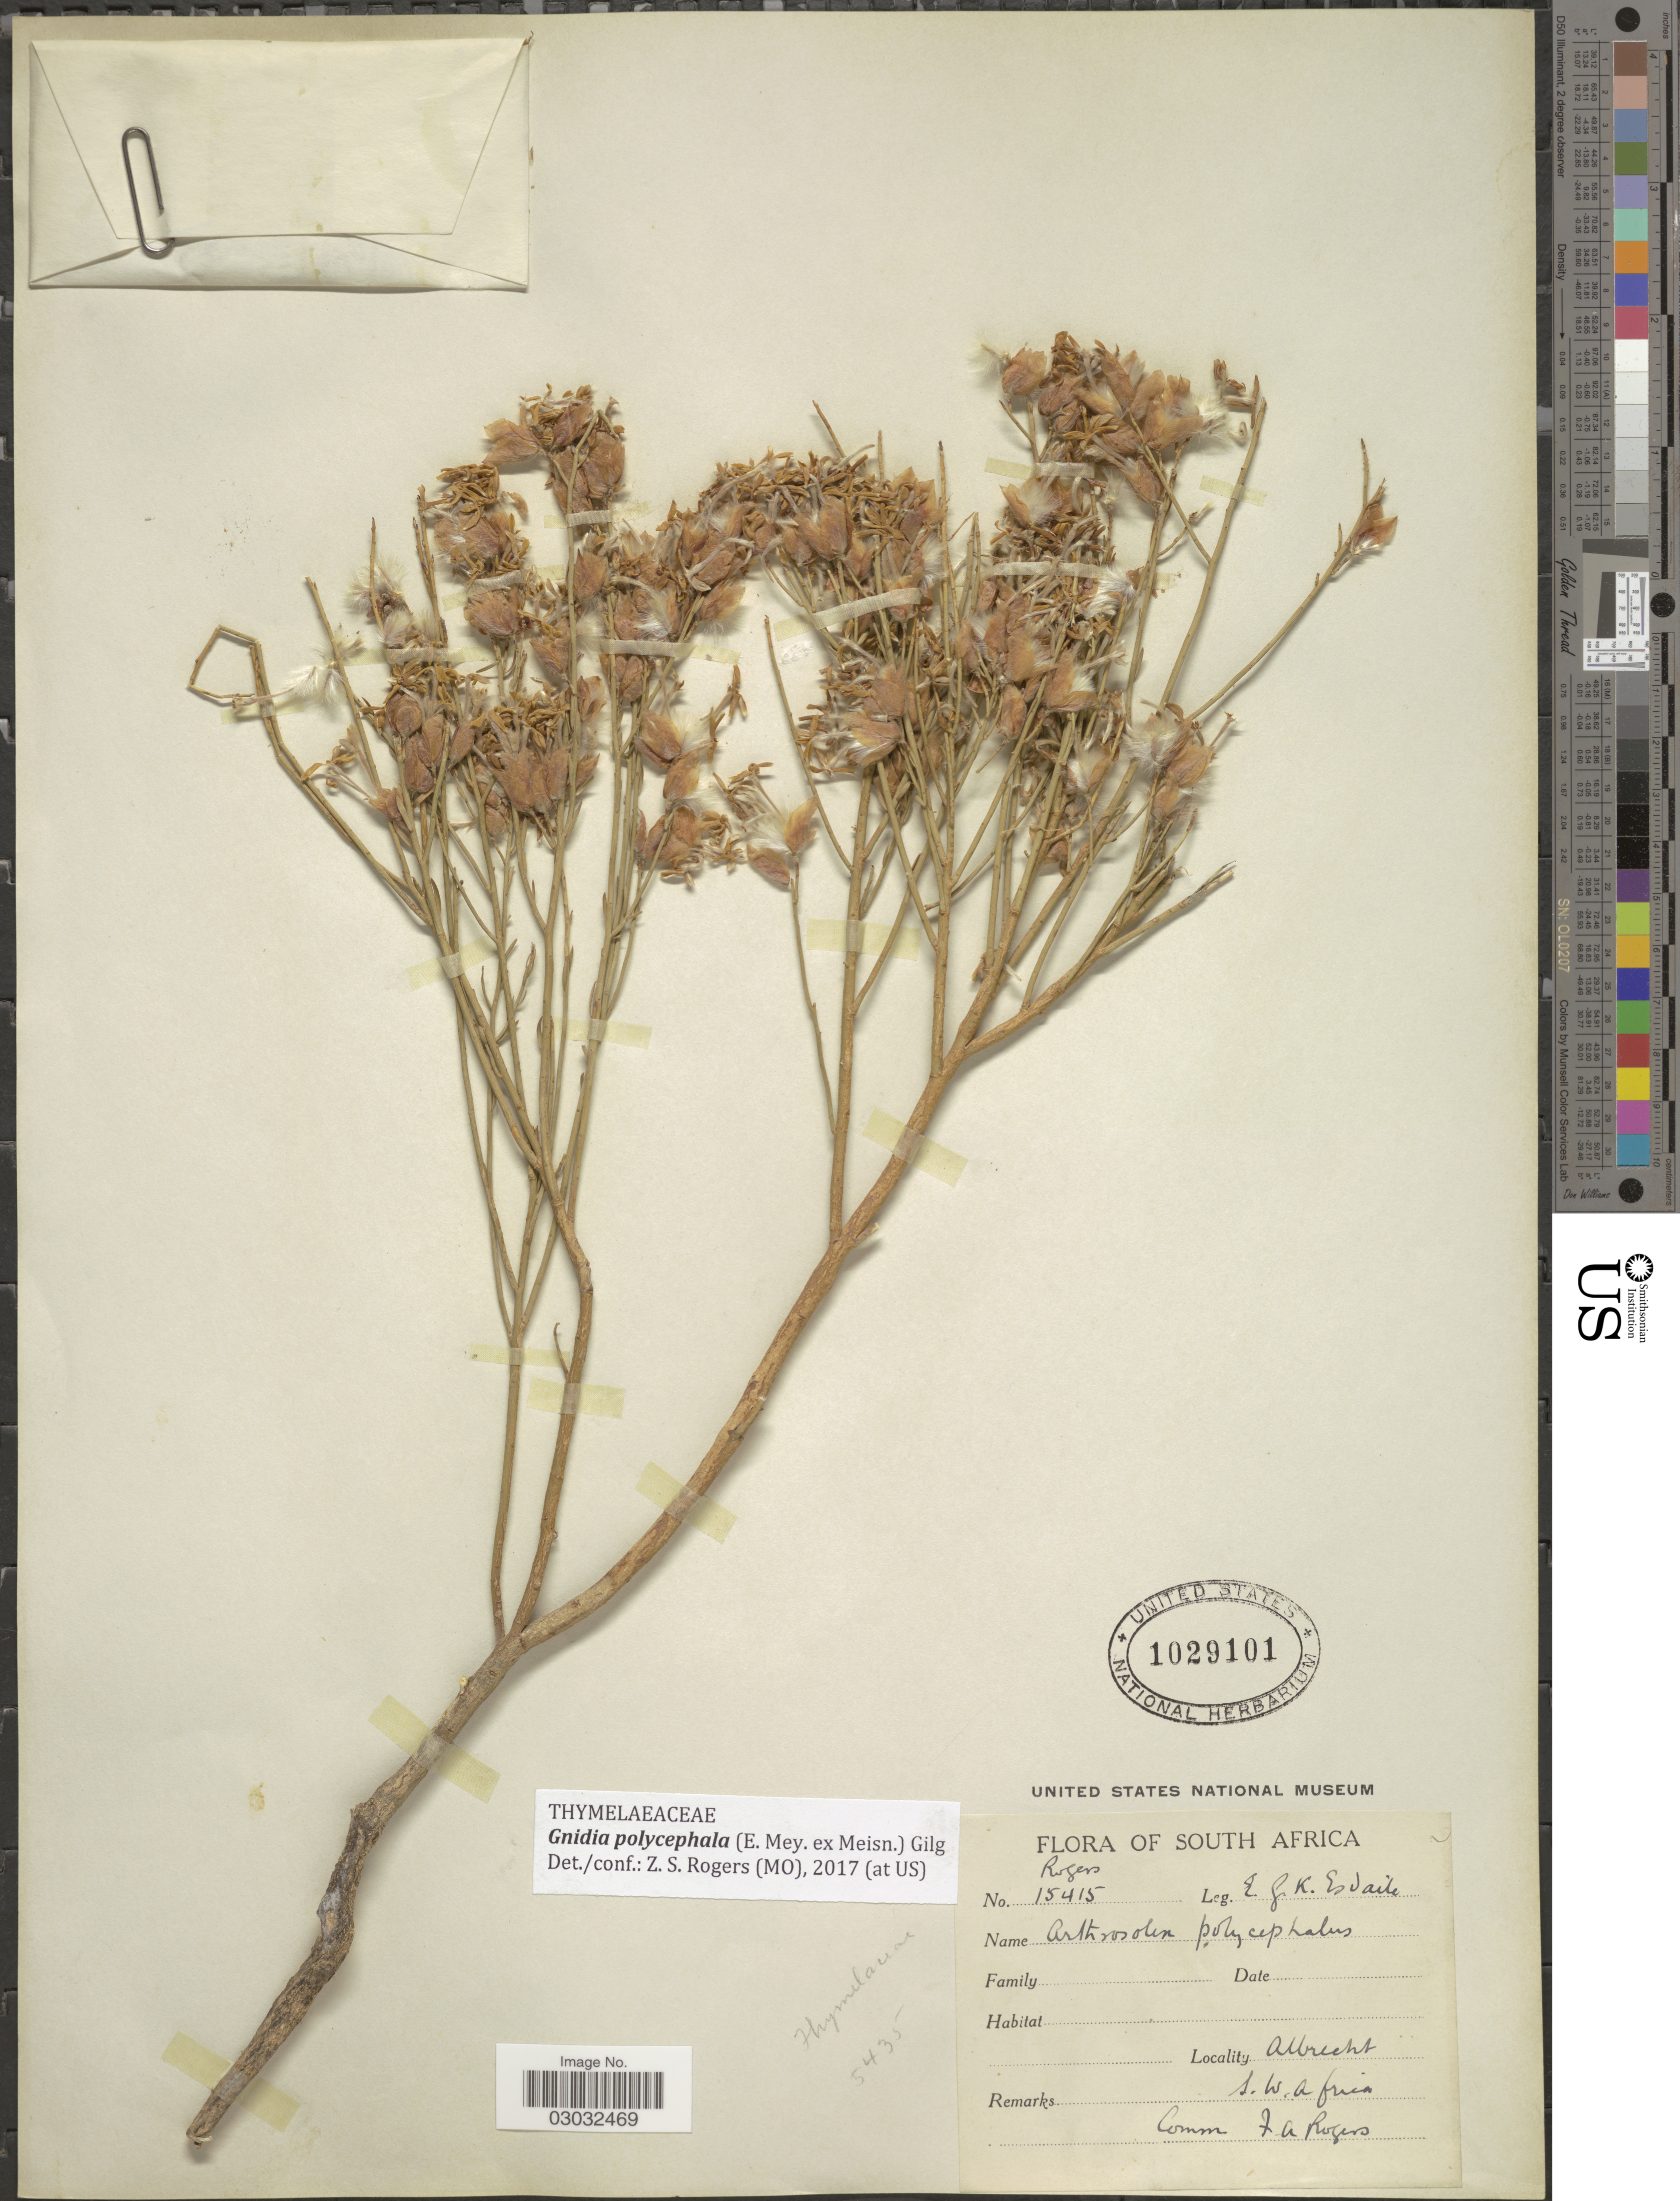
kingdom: Plantae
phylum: Tracheophyta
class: Magnoliopsida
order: Malvales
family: Thymelaeaceae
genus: Lasiosiphon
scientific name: Lasiosiphon polycephalus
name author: (E. Mey. ex Meisn.) H. Pearson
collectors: E. Esdaile & -. Rogers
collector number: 15415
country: Namibia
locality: Albrecht. S. W. Africa.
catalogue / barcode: US 1029101